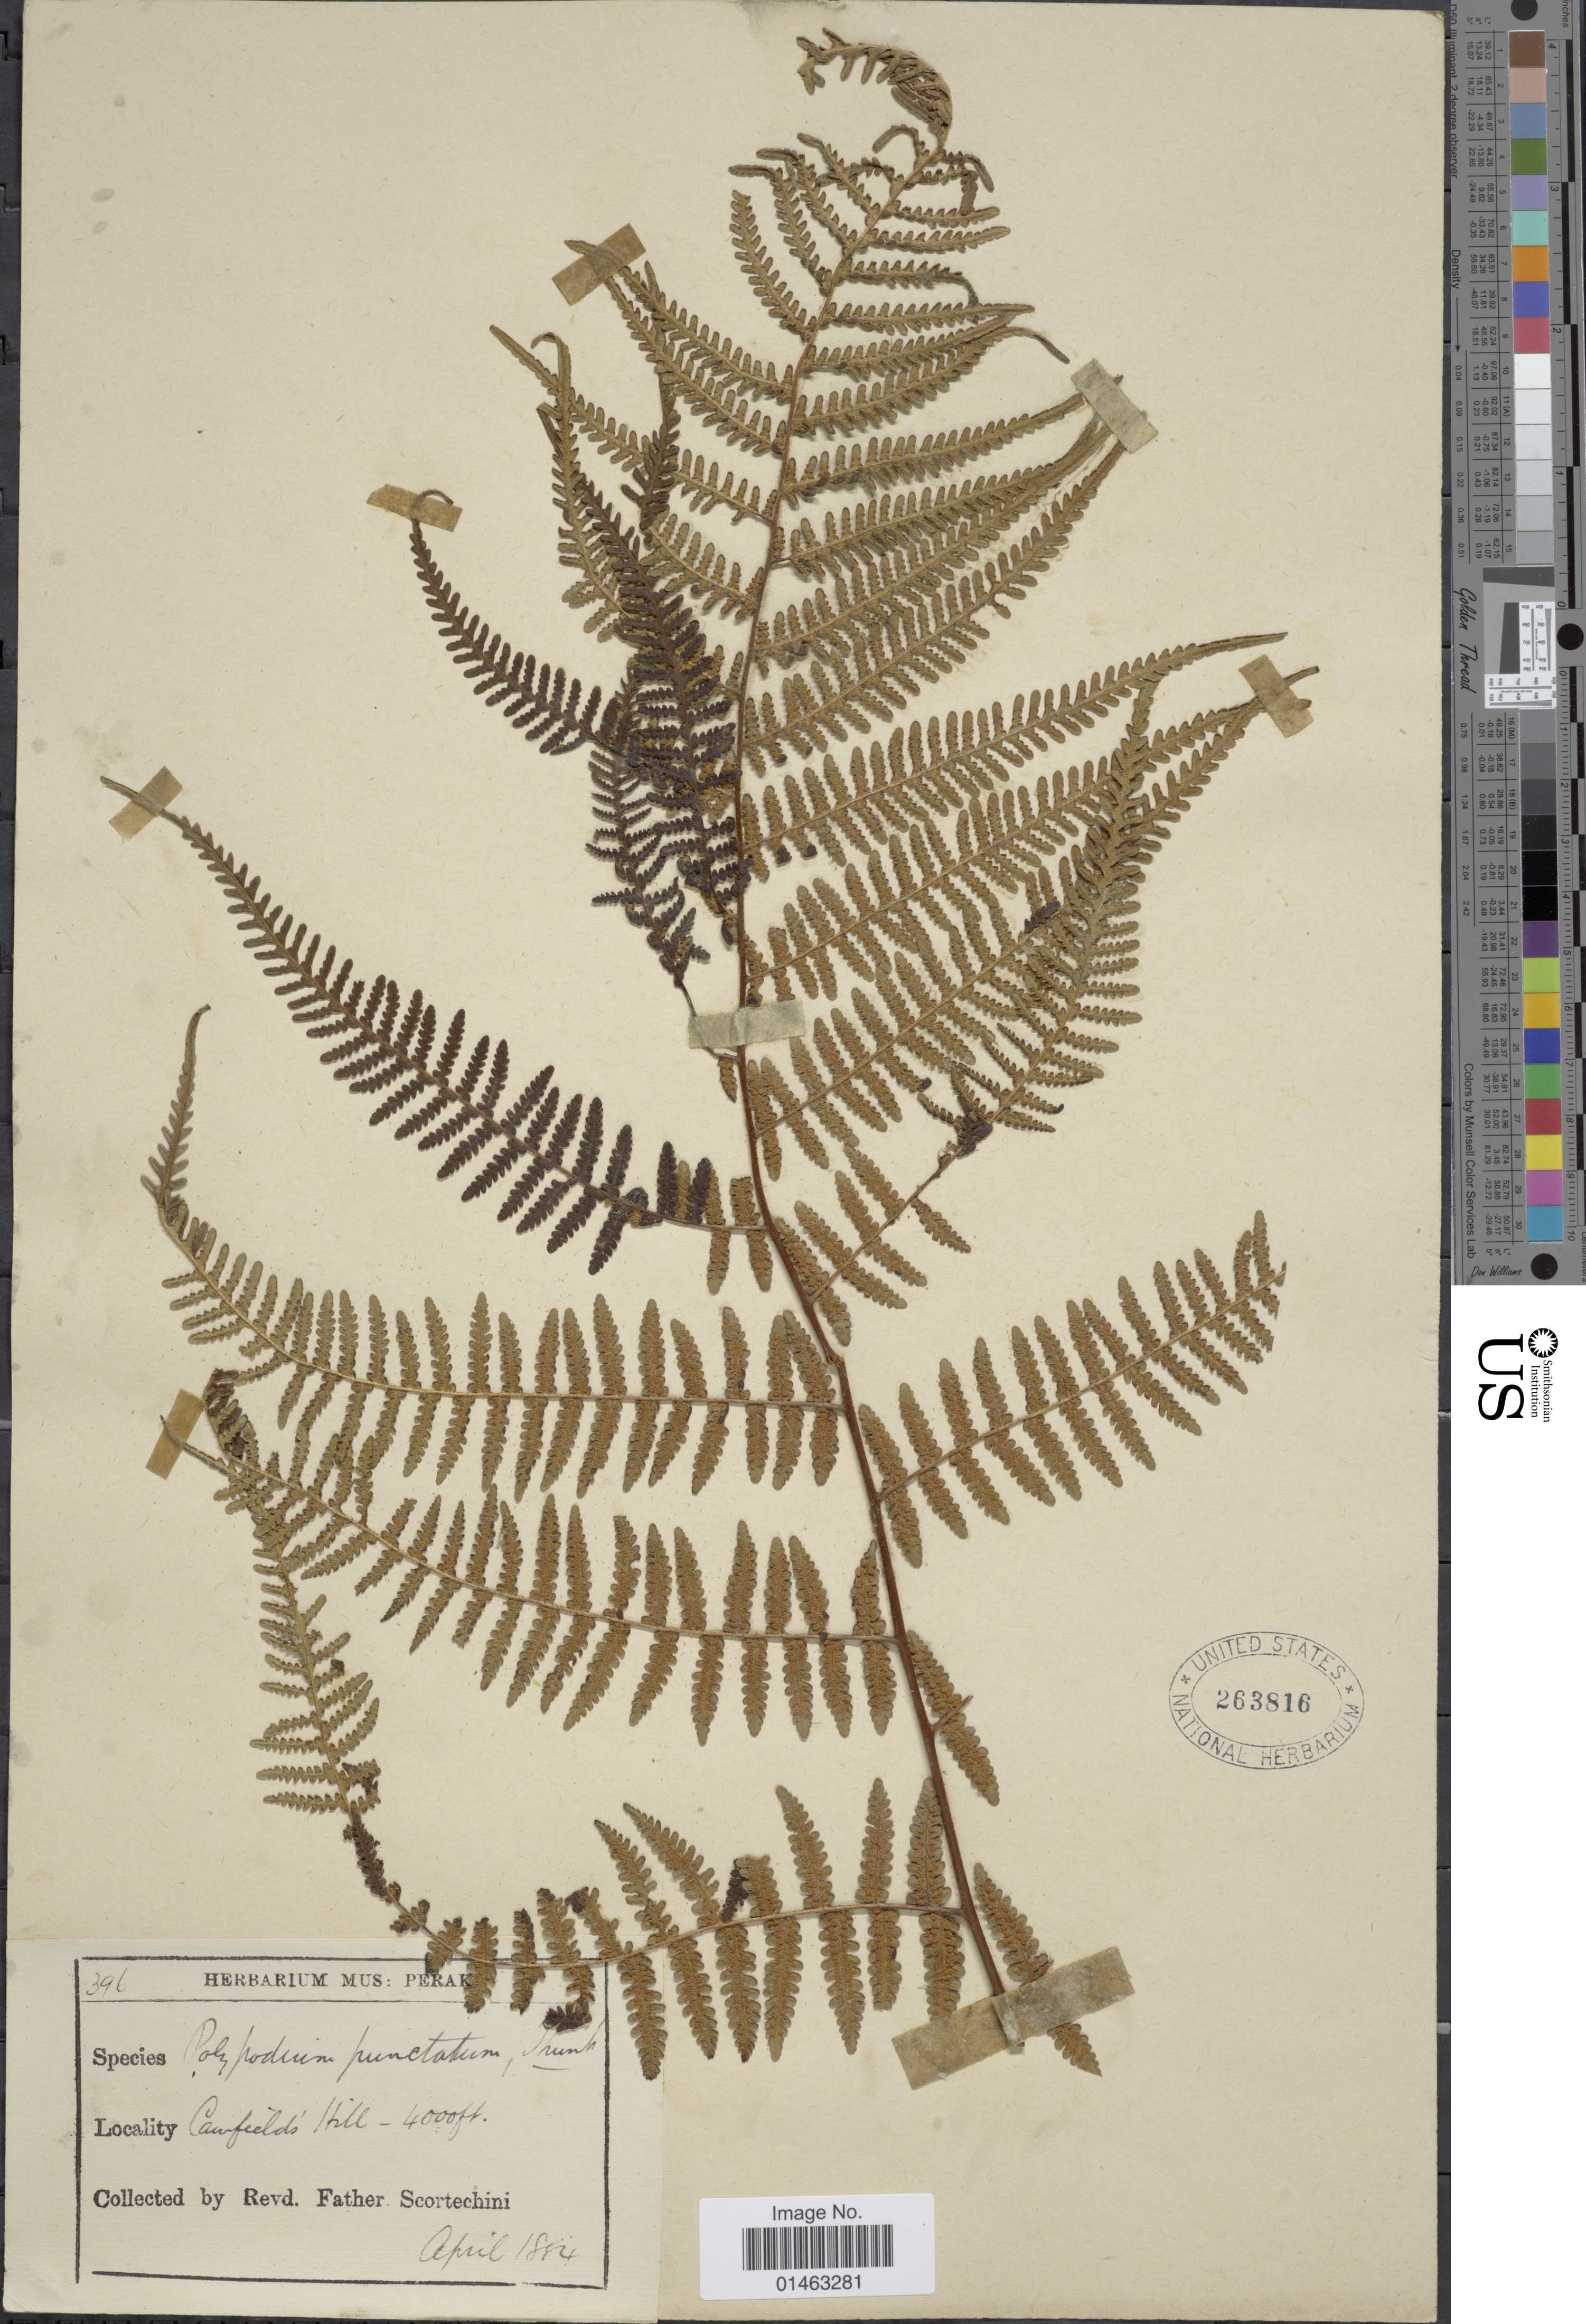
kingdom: Plantae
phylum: Tracheophyta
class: Polypodiopsida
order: Polypodiales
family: Dennstaedtiaceae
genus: Hypolepis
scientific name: Hypolepis punctata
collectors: Fr. Scortechini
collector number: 396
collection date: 1884-04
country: Malaysia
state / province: Perak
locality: Cawfields Hill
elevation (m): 1219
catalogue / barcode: US 263816